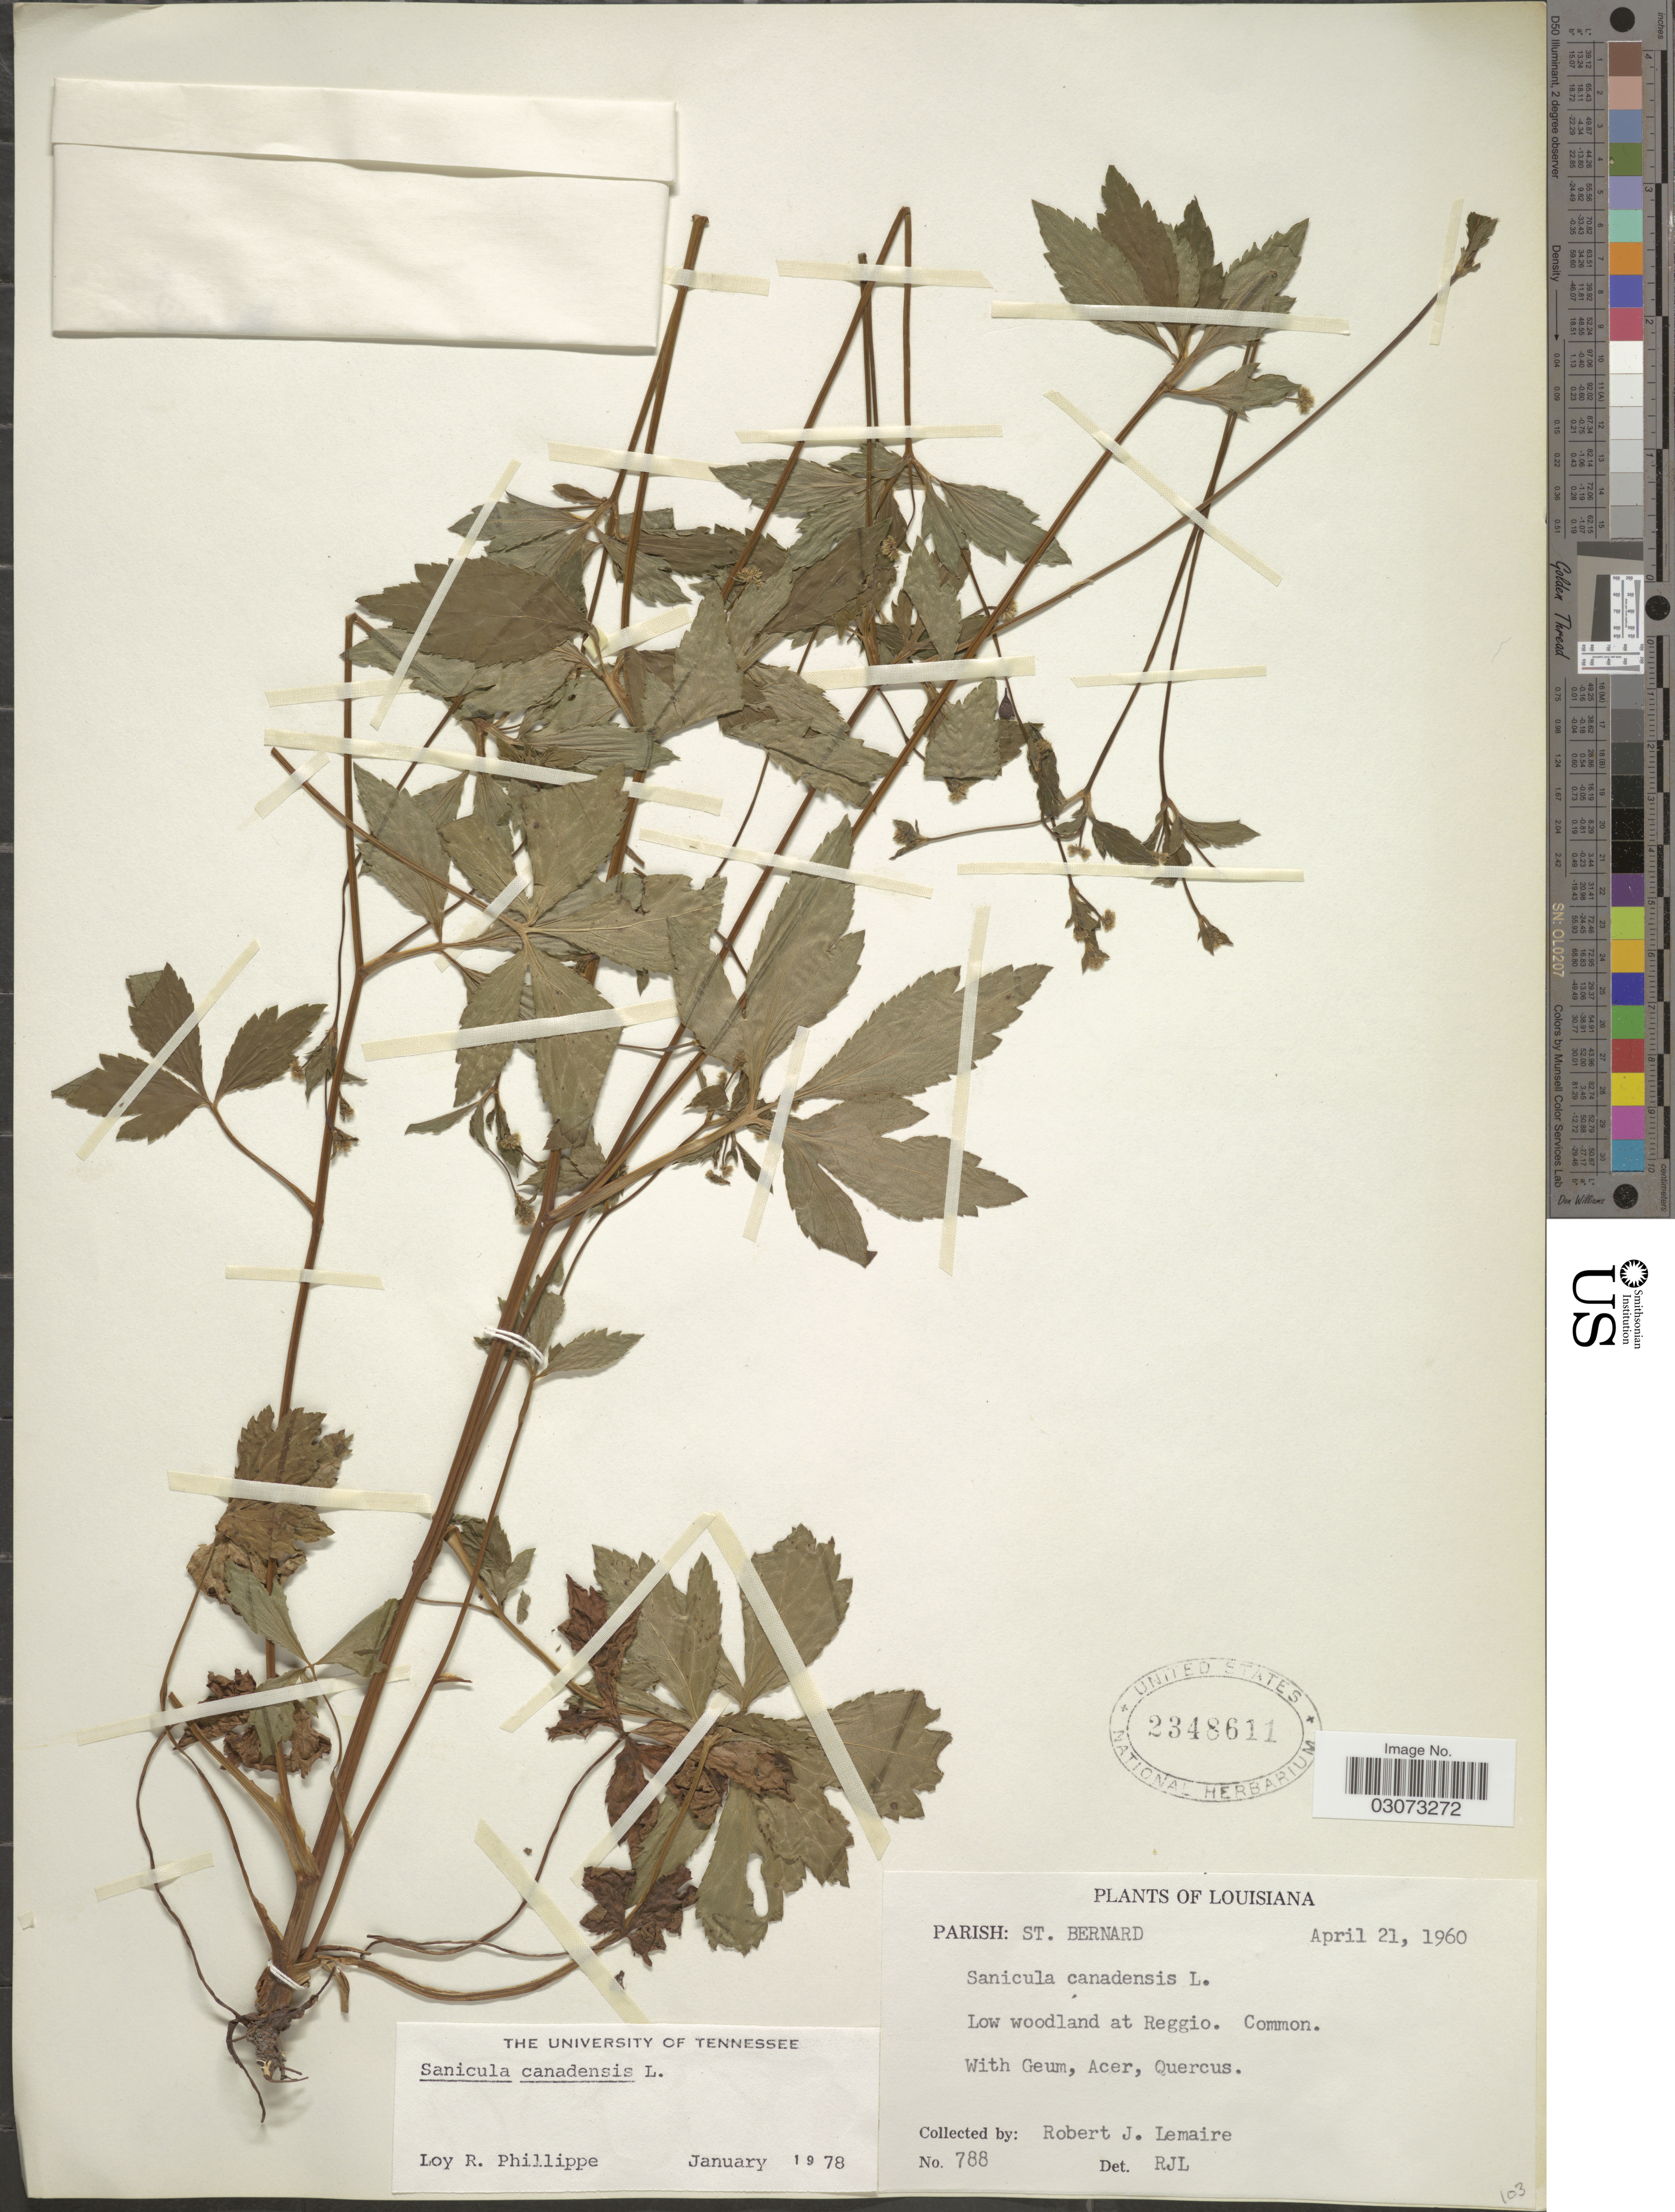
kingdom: Plantae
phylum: Tracheophyta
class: Magnoliopsida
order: Apiales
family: Apiaceae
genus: Sanicula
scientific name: Sanicula canadensis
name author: L.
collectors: R. J. Lemaire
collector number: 788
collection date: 1960-04-21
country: United States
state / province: Louisiana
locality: Parish: St. Bernard. Low woodland at Reggio.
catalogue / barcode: US 2348611